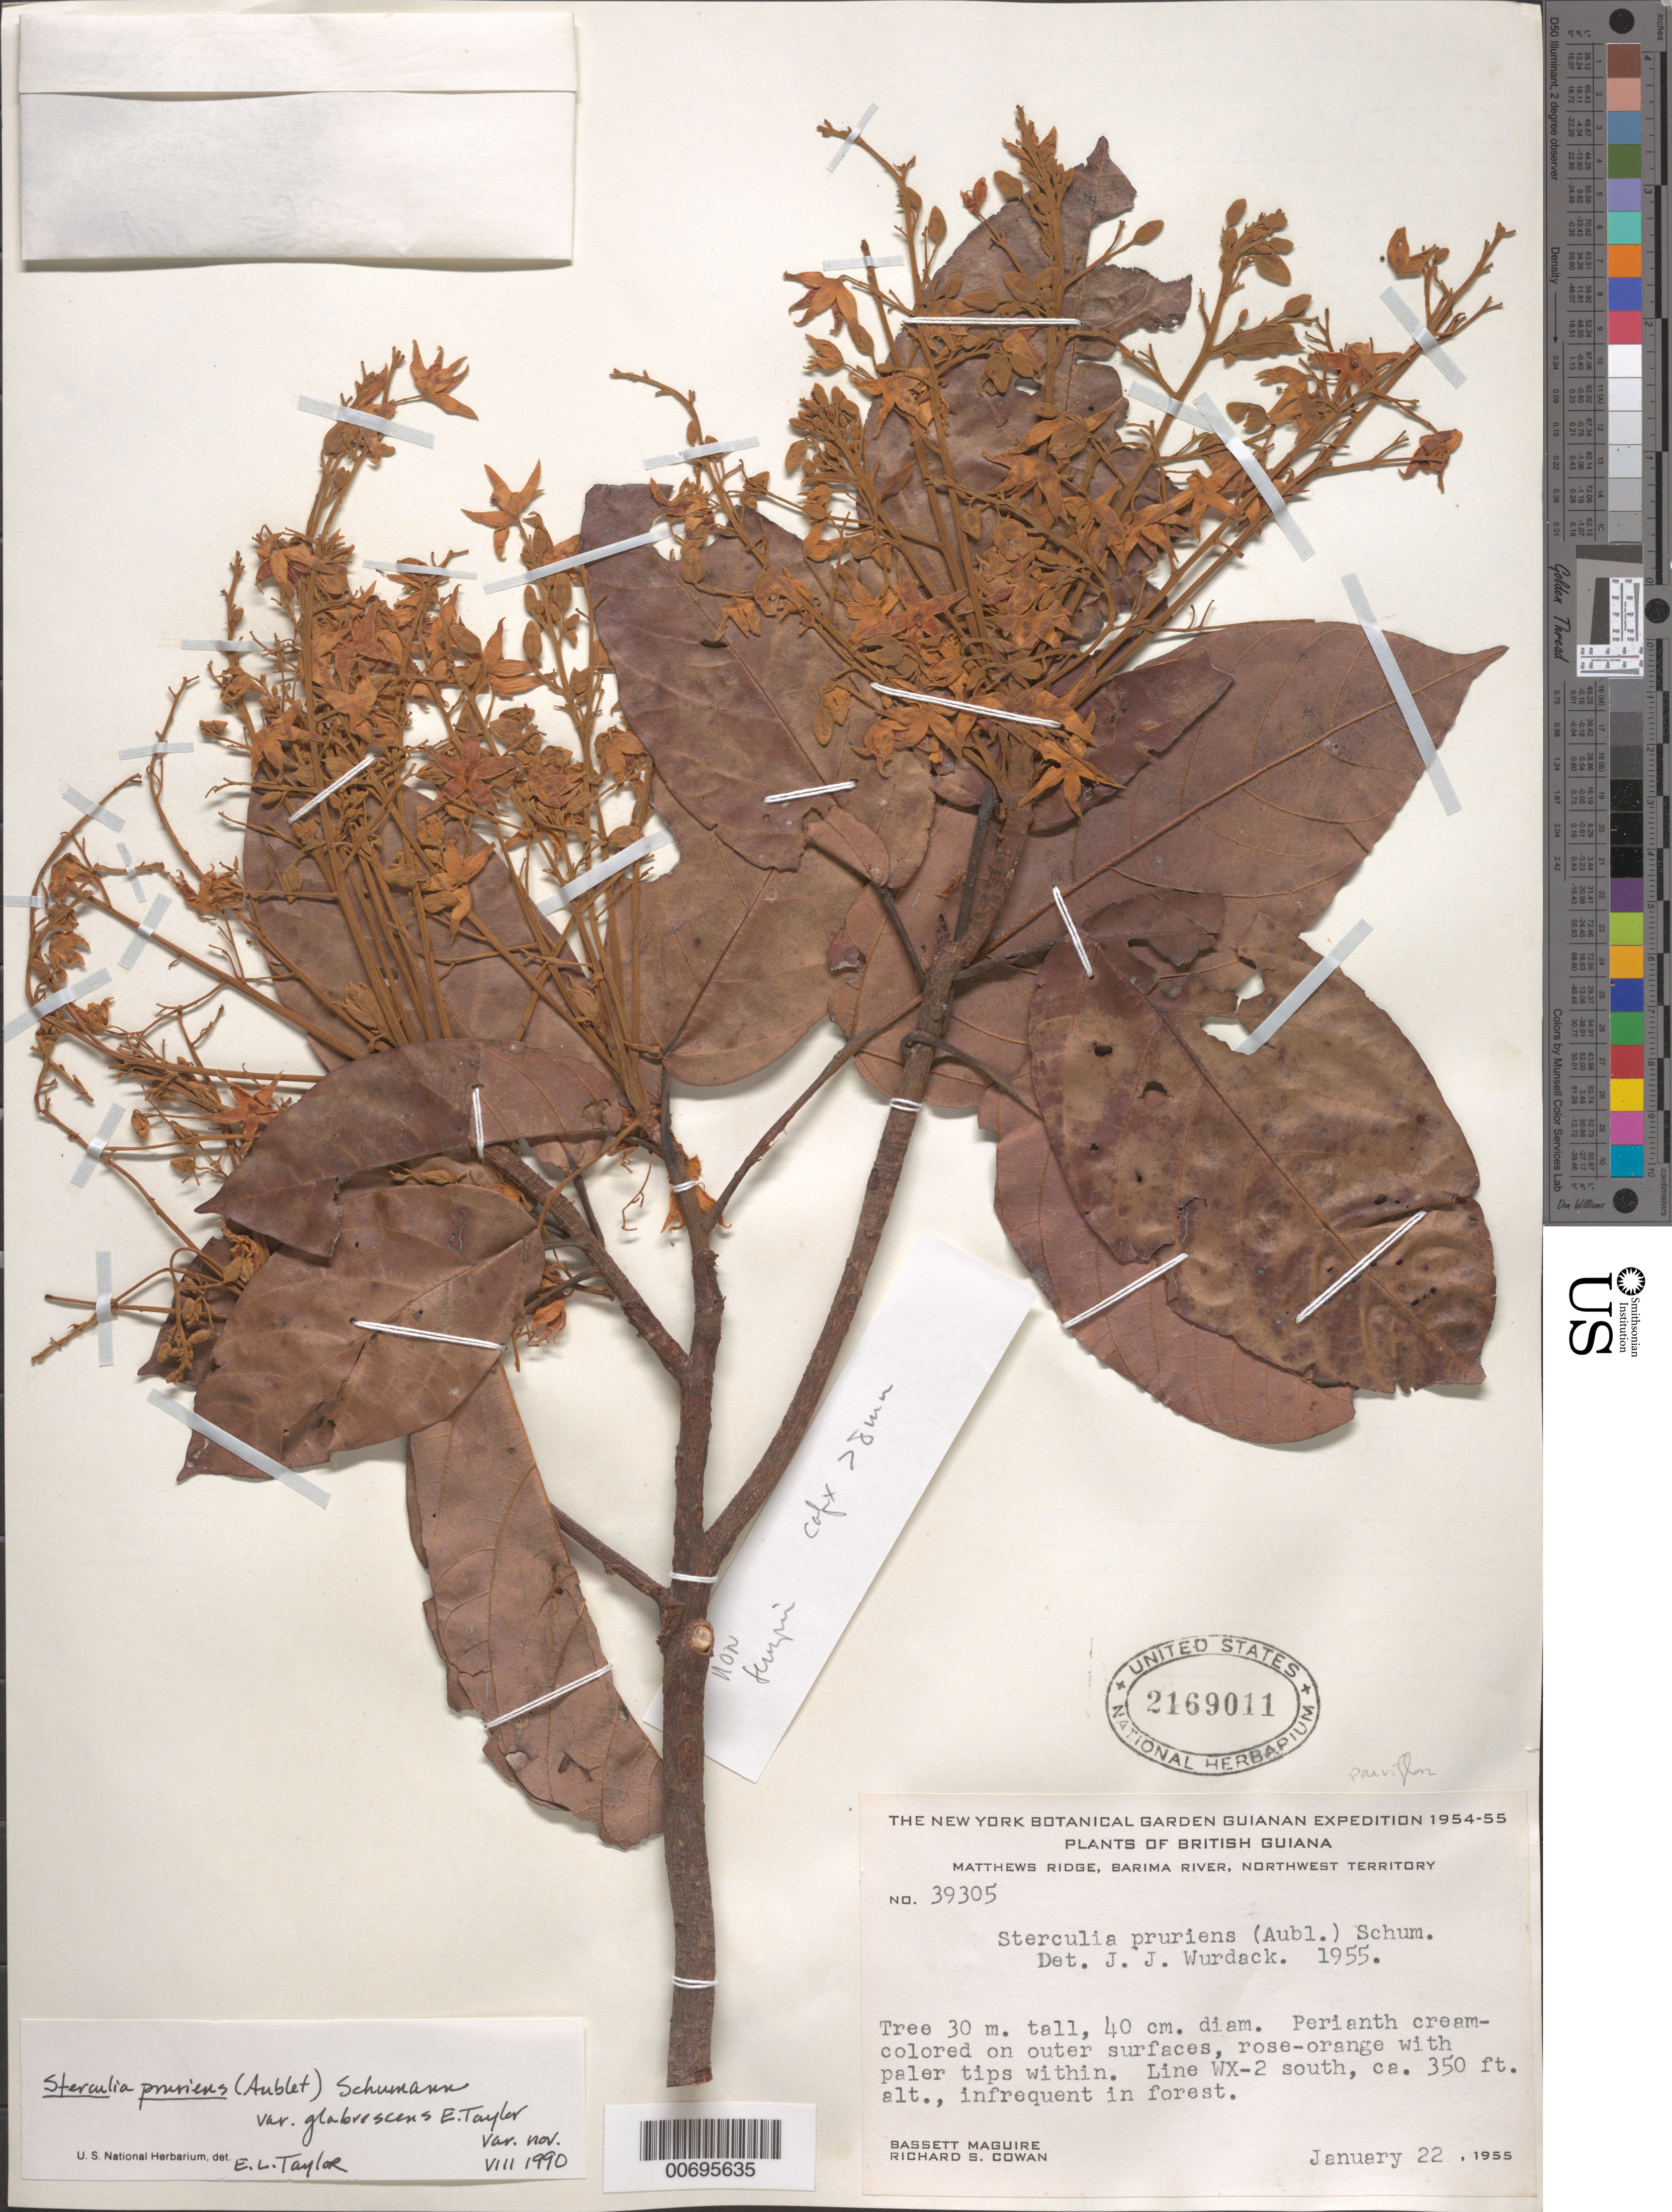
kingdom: Plantae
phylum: Tracheophyta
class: Magnoliopsida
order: Malvales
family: Malvaceae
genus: Sterculia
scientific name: Sterculia pruriens var. glabrescens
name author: E.L. Taylor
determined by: Taylor, E. L.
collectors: B. Maguire & R. S. Cowan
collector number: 39305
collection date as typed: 22-Jan-55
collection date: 1955-01-22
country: Guyana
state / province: Barima-Waini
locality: Barima R., Matthews Ridge, 1/2 mile below Ridge Camp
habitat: Forest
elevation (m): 107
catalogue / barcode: US 2169011